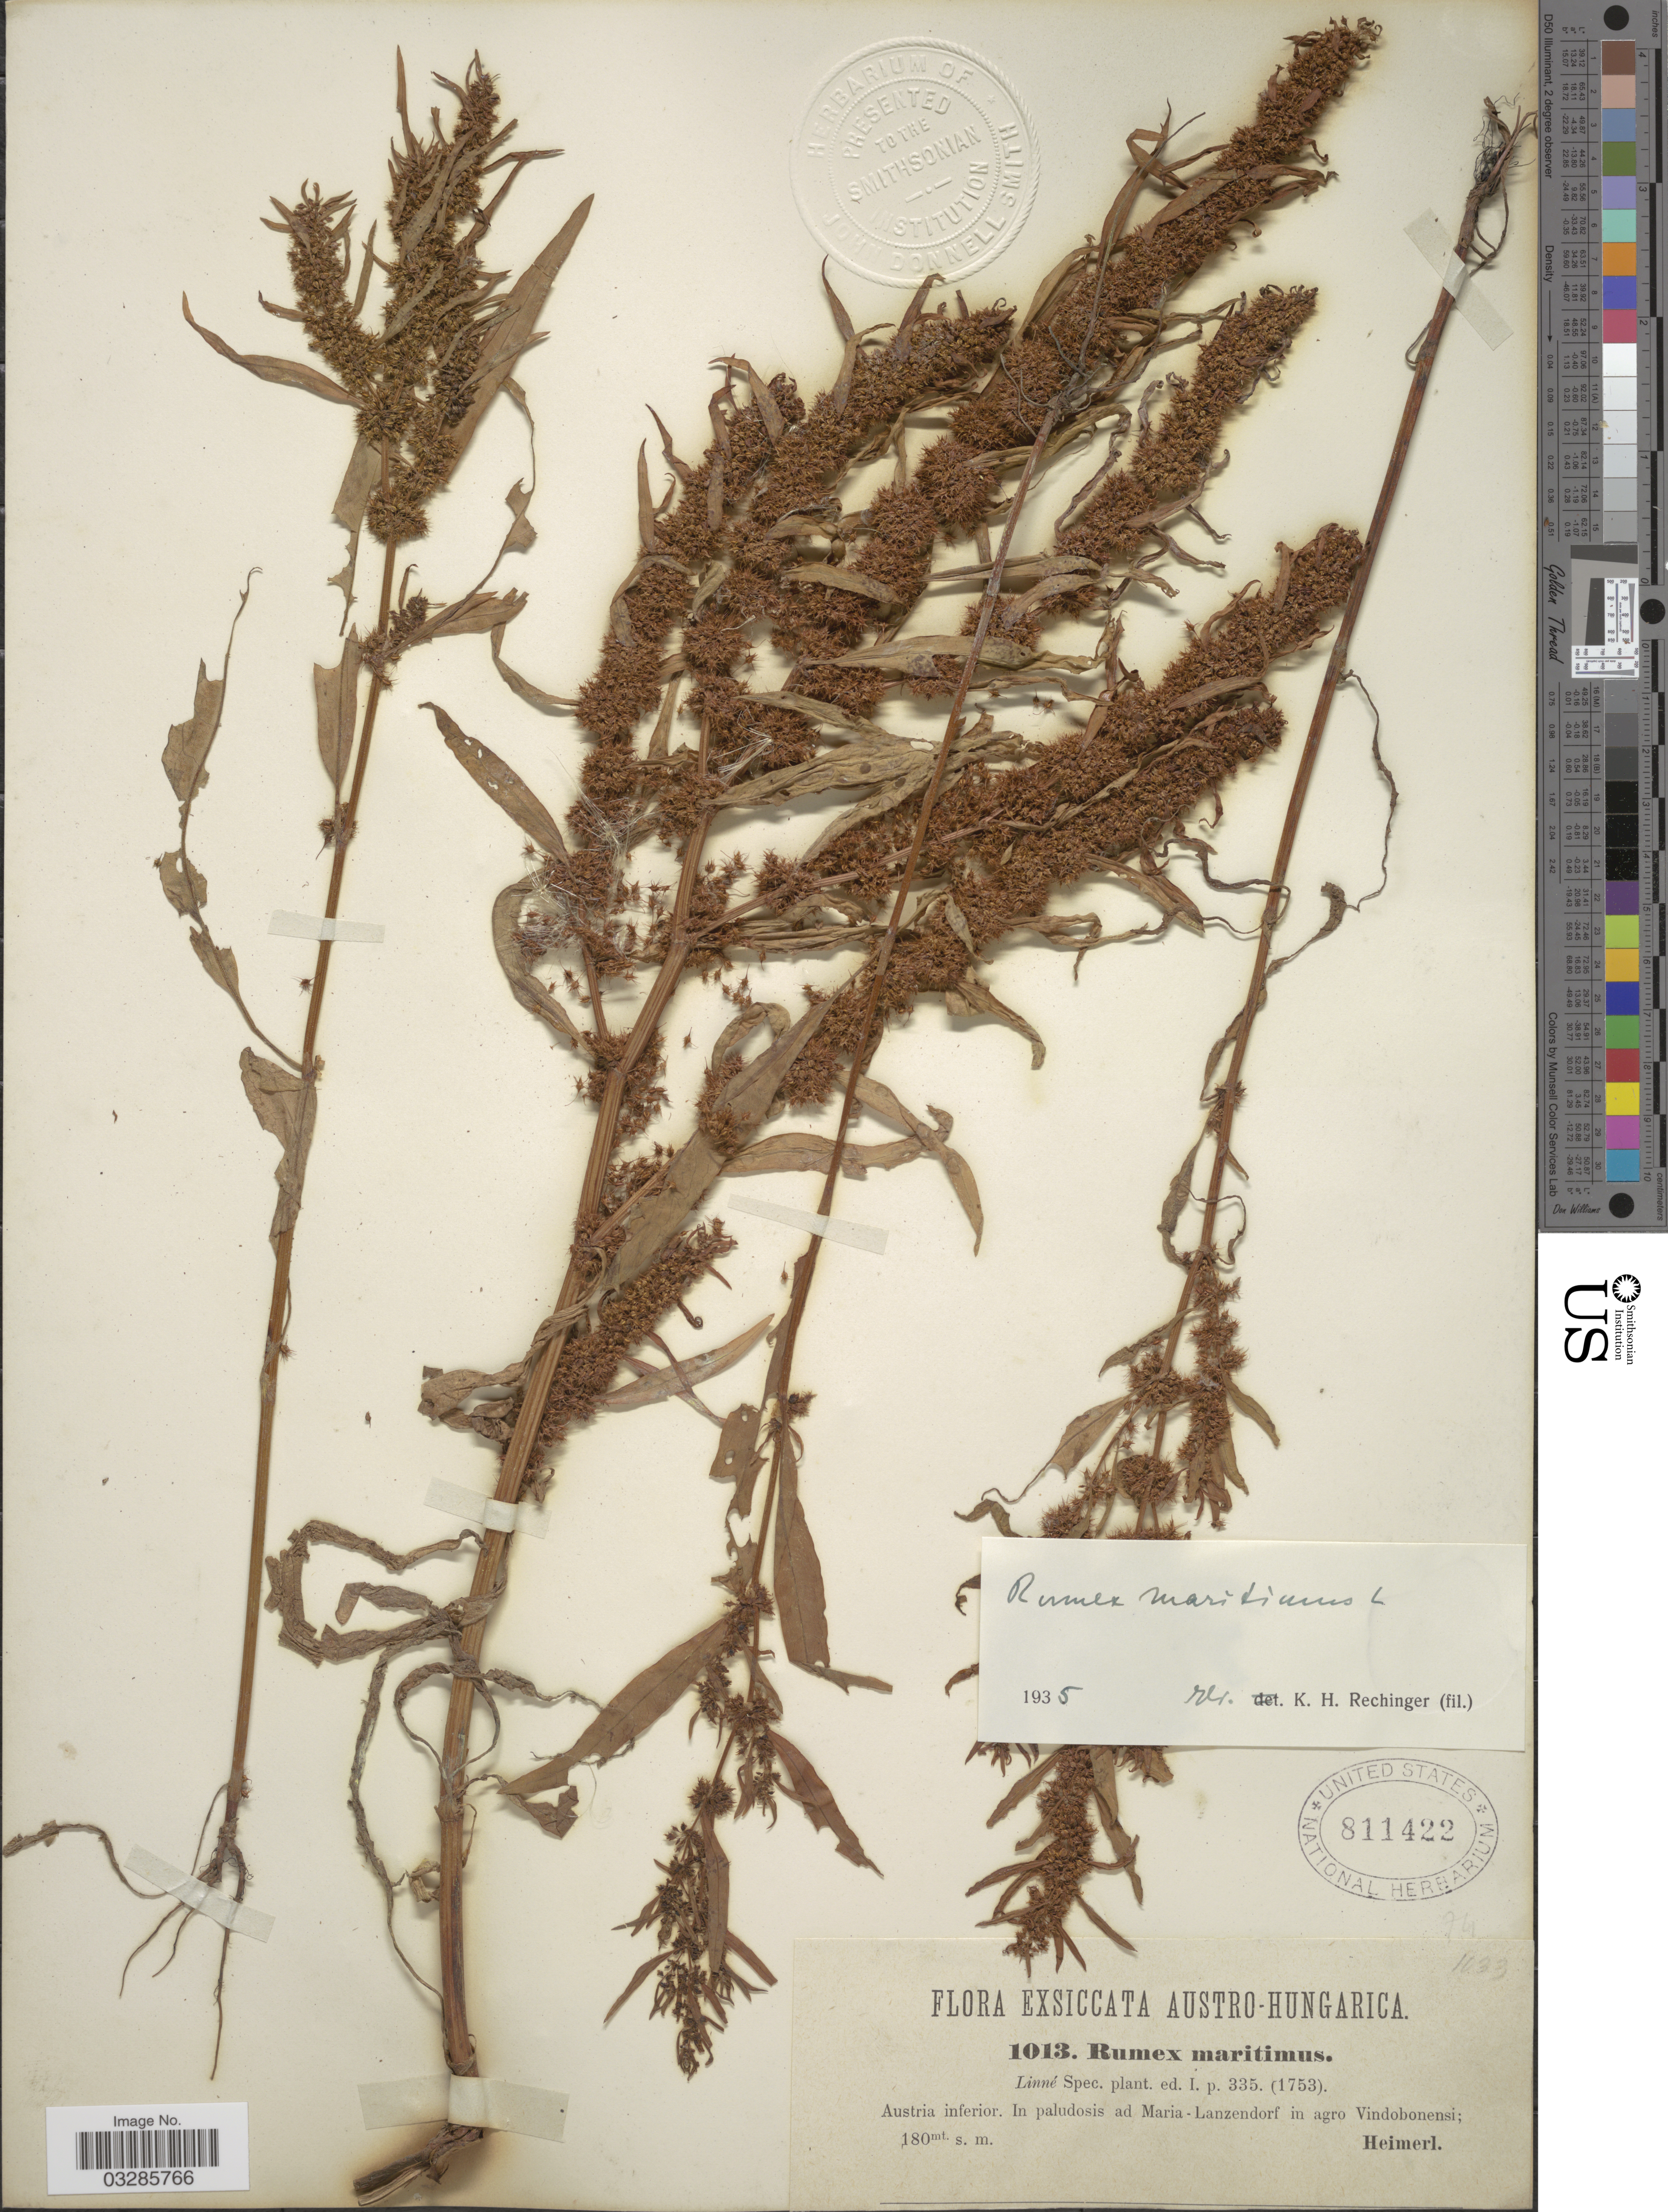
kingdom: Plantae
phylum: Tracheophyta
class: Magnoliopsida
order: Caryophyllales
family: Polygonaceae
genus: Rumex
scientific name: Rumex maritimus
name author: L.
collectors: Heimerl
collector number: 1013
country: Austria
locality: Austro-Hungarica, Austria inferior. In paludosis ad Maria-Lanzendorf in agro Vindobonensi.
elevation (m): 180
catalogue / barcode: US 811422